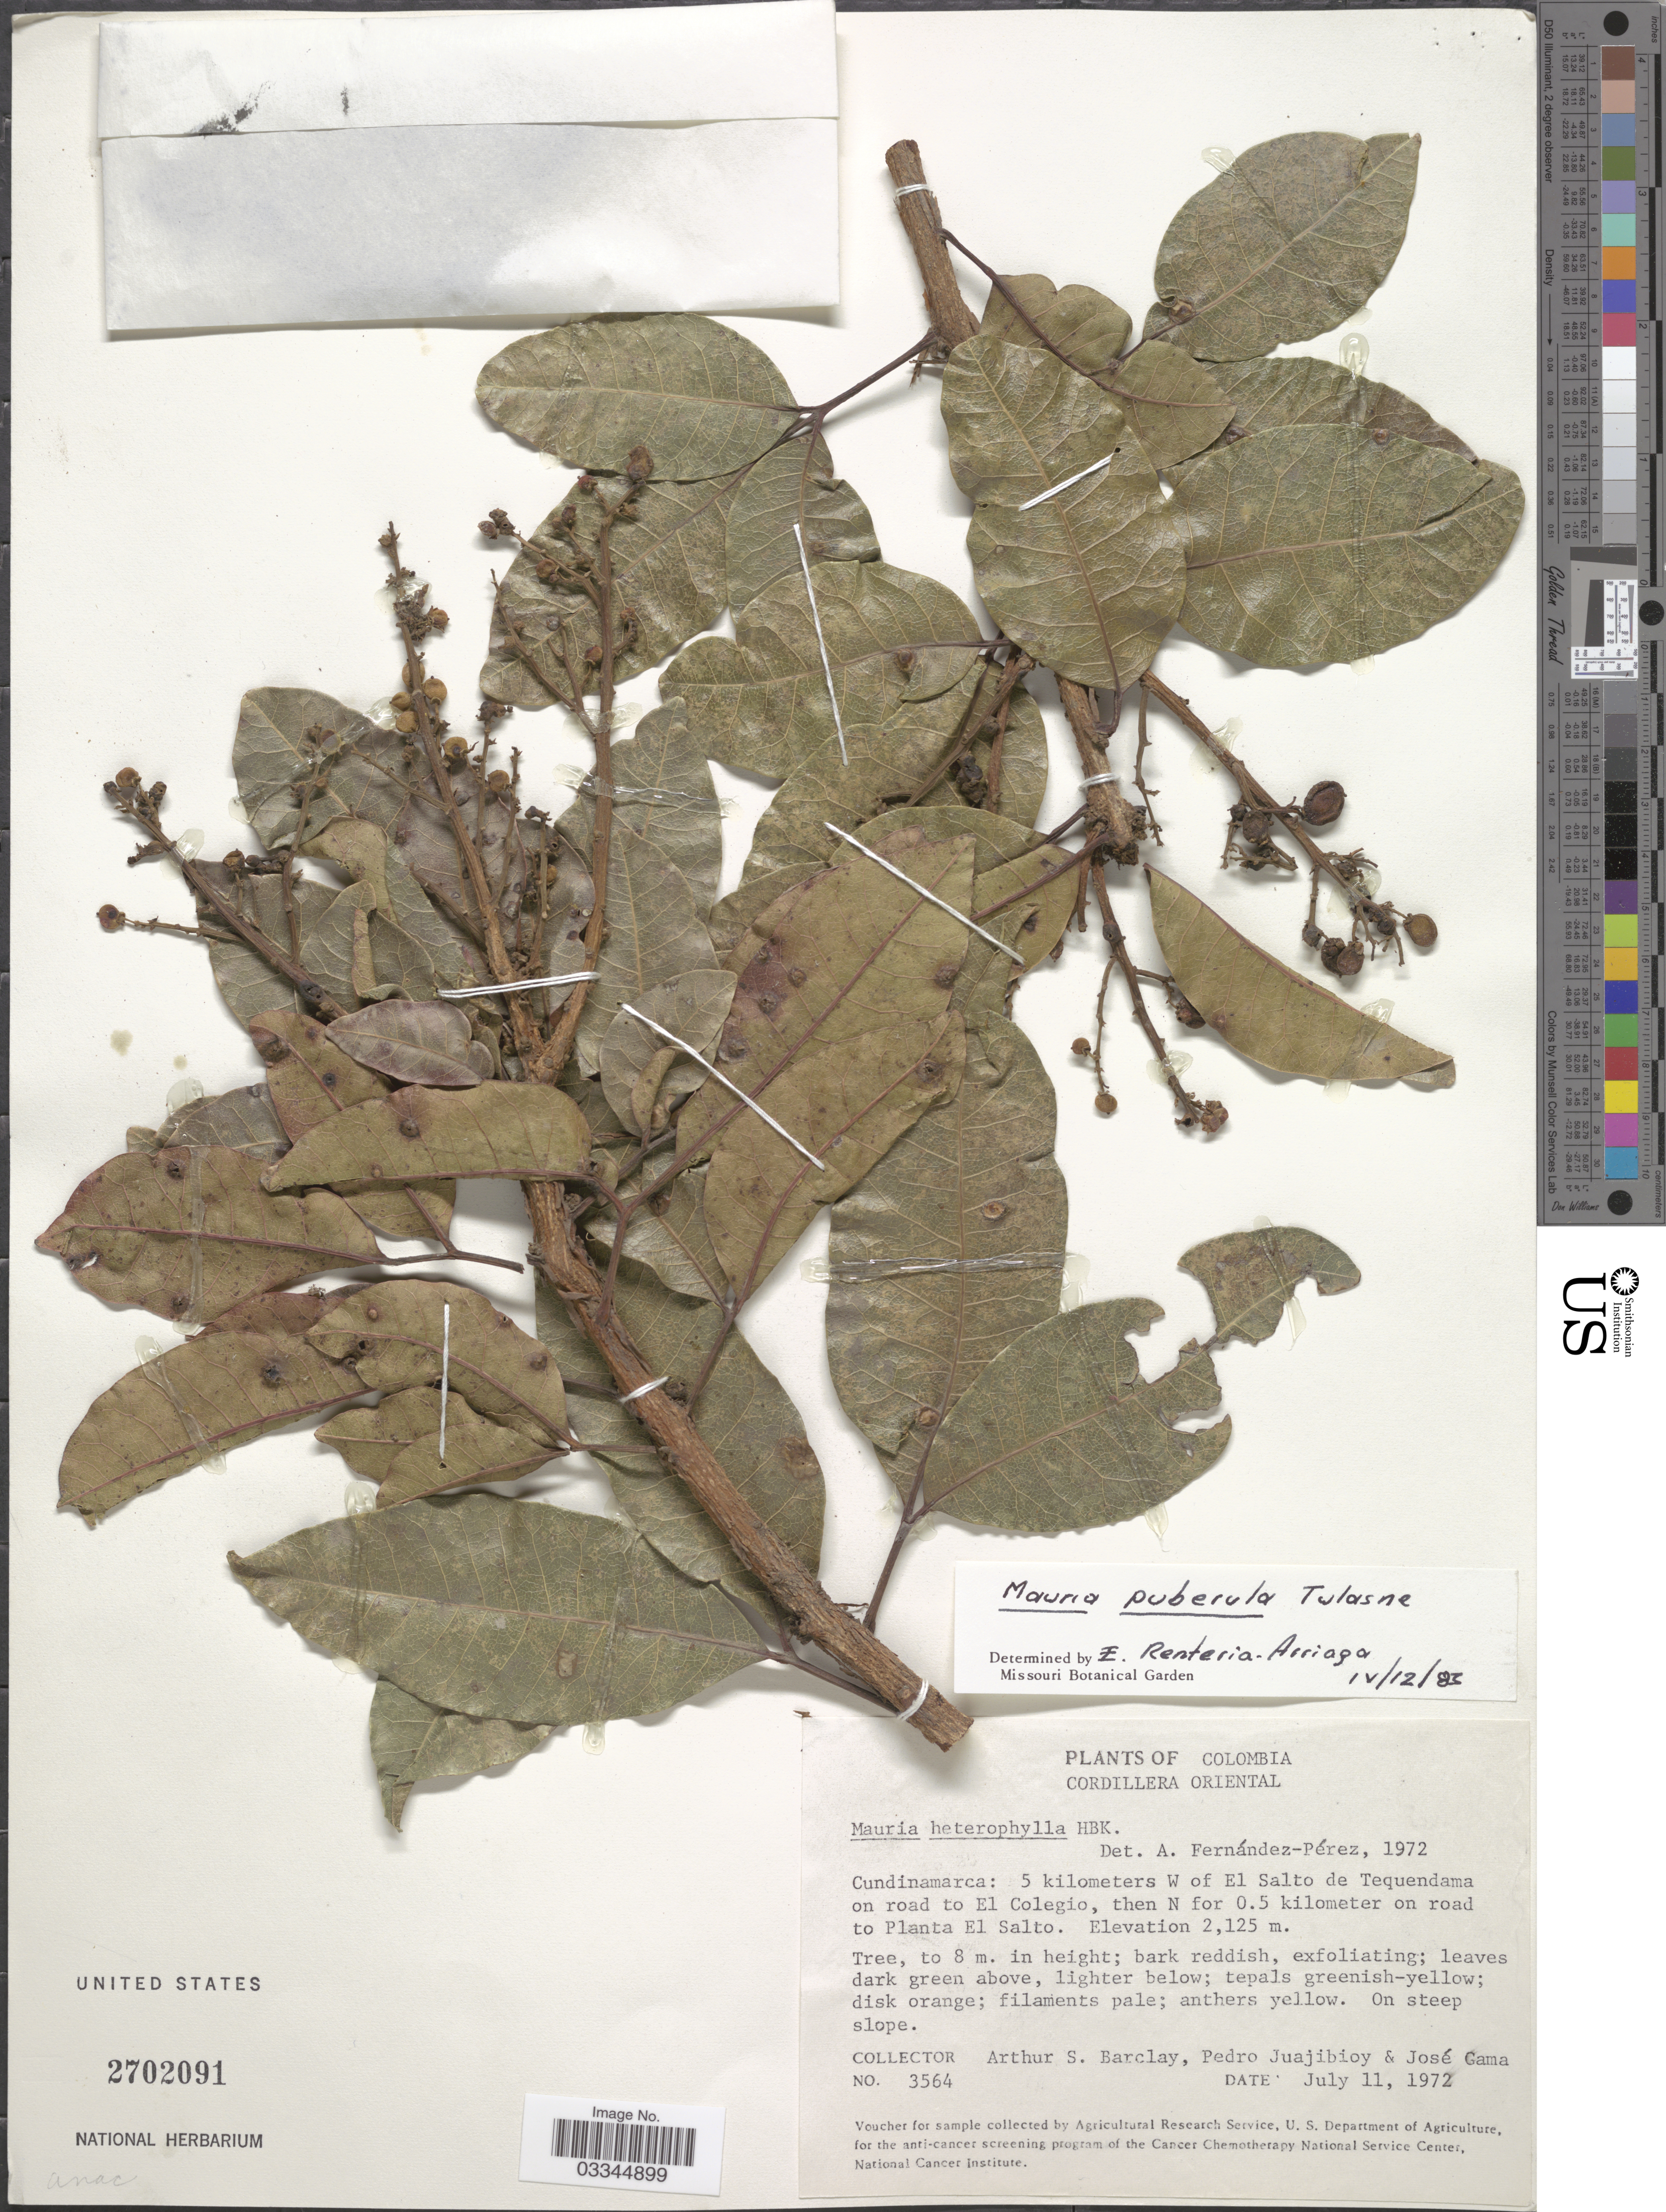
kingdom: Plantae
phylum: Tracheophyta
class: Magnoliopsida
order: Sapindales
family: Anacardiaceae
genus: Mauria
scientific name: Mauria puberula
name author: Tul.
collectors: A. S. Barclay, P. Juajibioy & J. Gama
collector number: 3564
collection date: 1972-07-11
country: Colombia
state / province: Cundinamarca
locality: Cordillera Oriental. 5 kilometers W of El Salto de Tequendama on road to El Colegio, then N for 0.5 kilometer on road to Planta El Salto.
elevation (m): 2125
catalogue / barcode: US 2702091